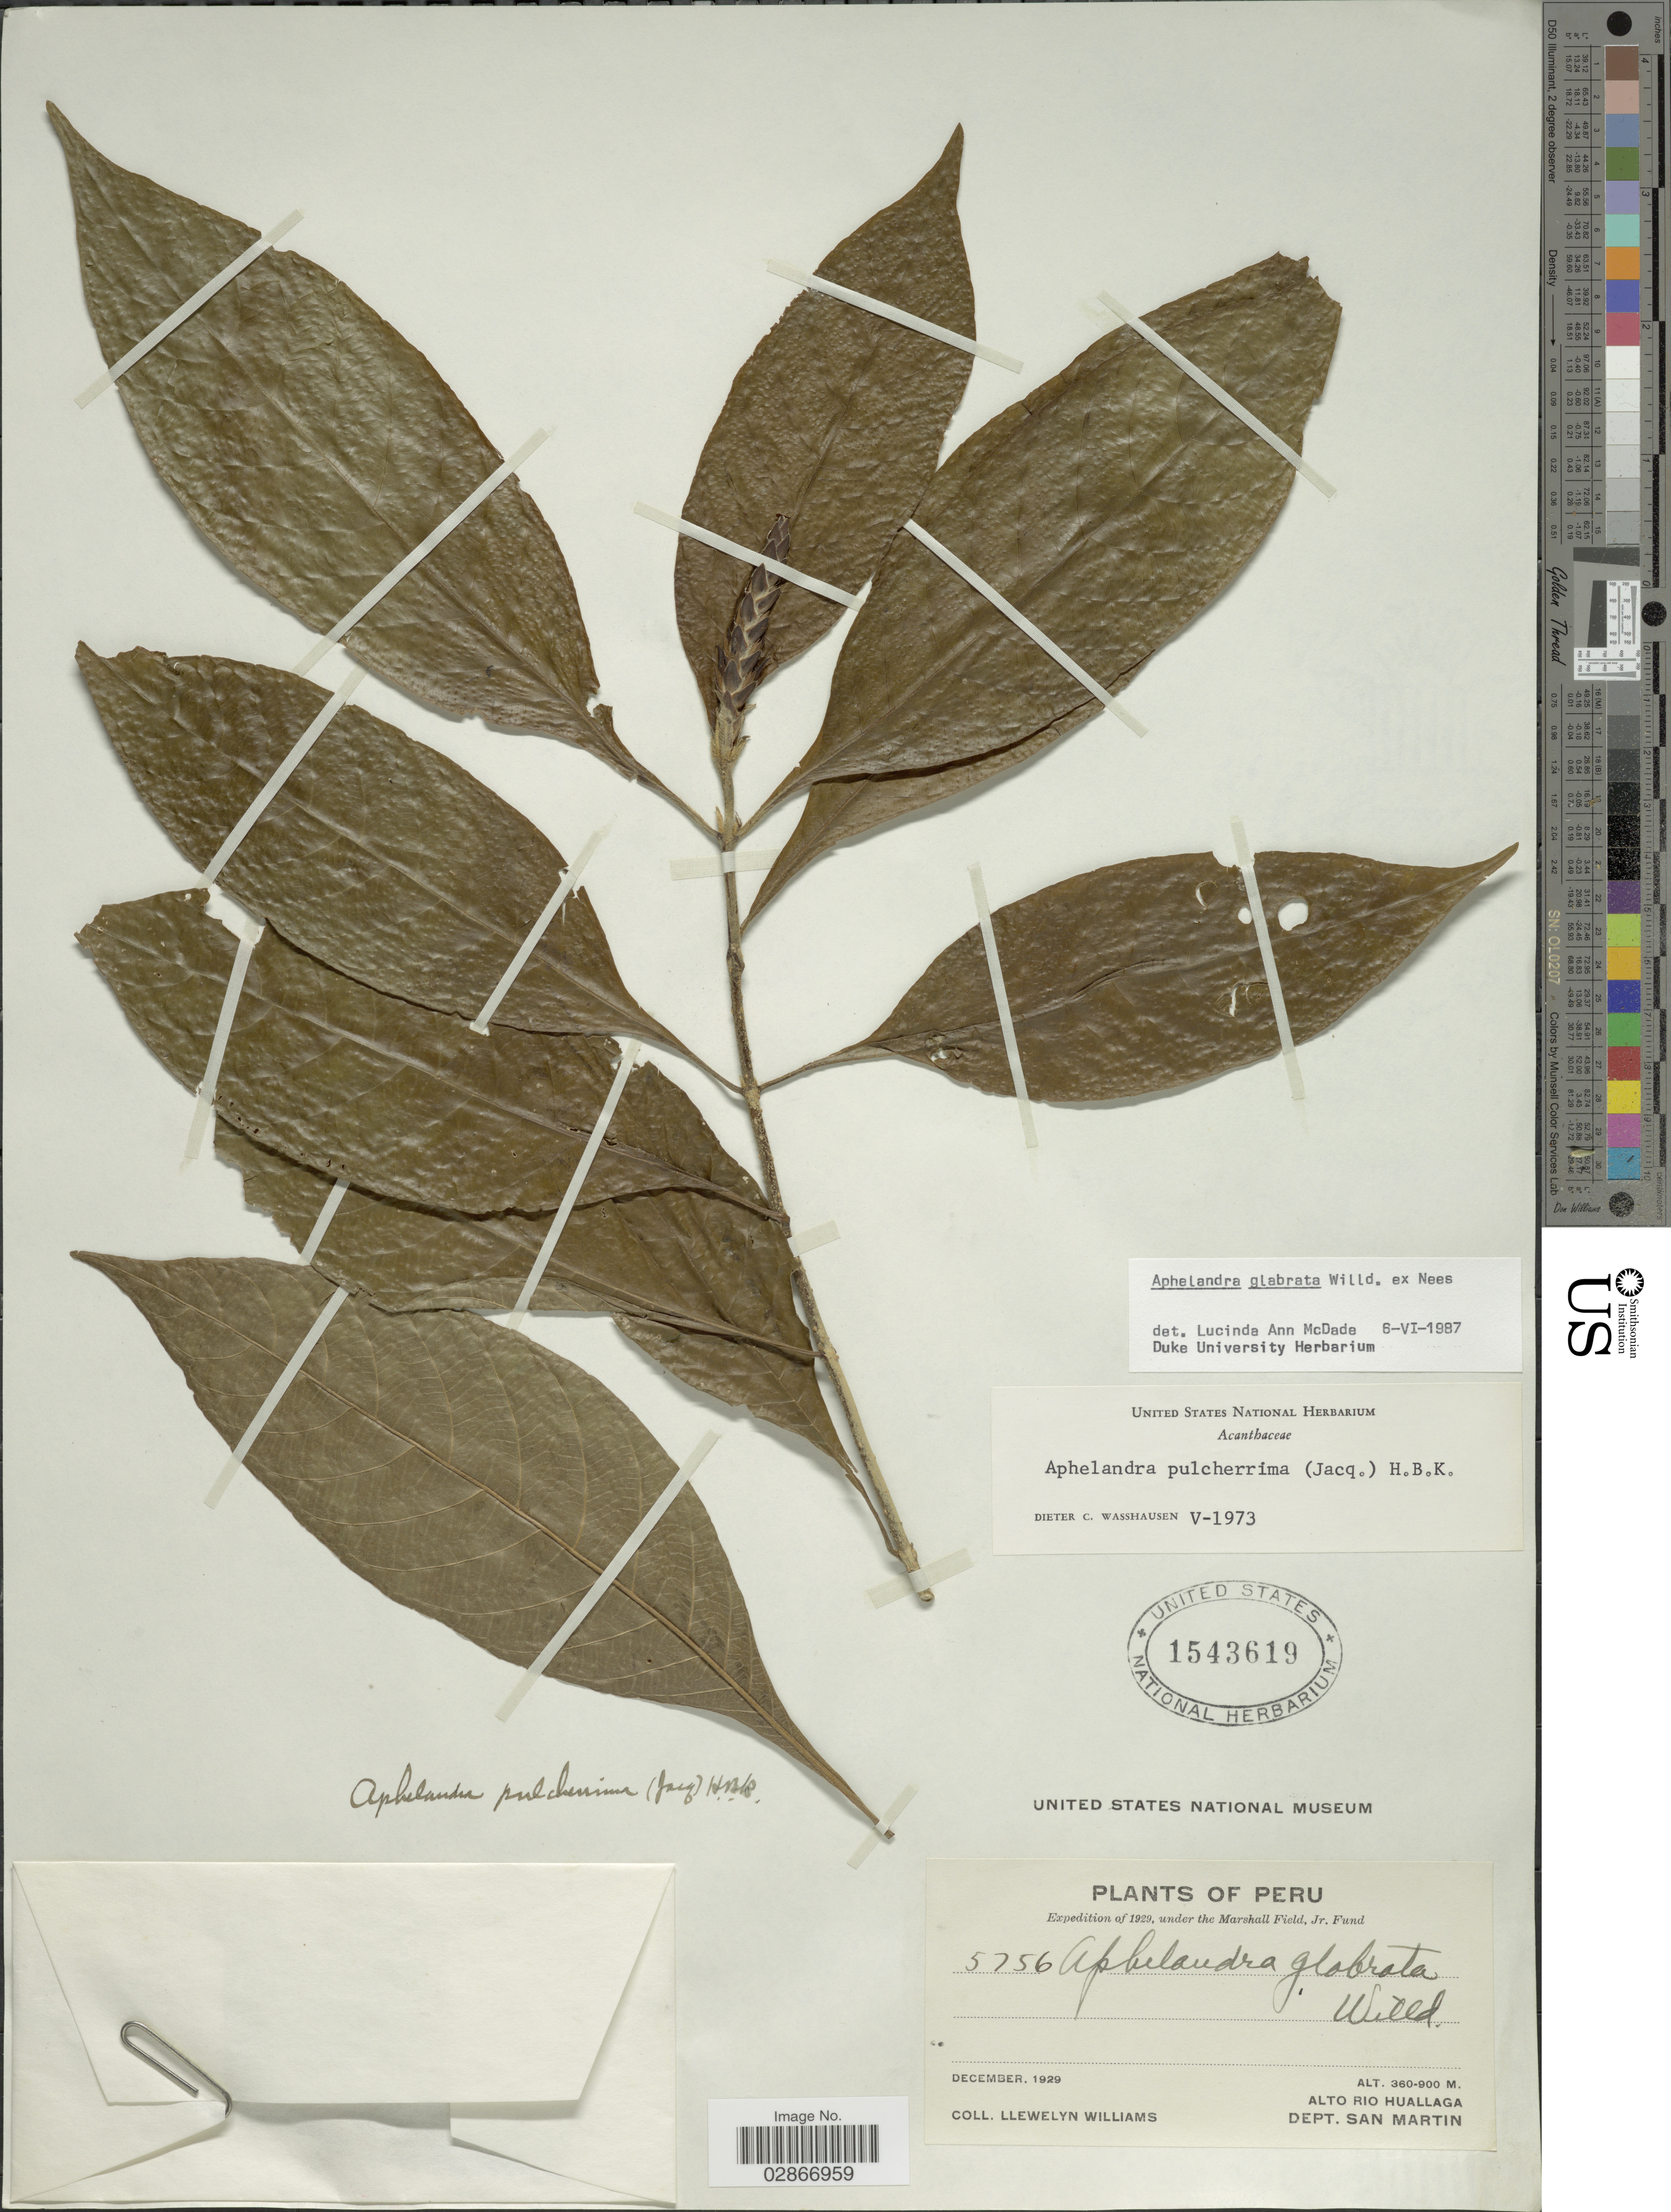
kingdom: Plantae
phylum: Tracheophyta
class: Magnoliopsida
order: Lamiales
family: Acanthaceae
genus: Aphelandra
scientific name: Aphelandra glabrata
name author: Willd. ex Nees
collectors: Ll. Williams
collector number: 5756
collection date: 1929-12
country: Peru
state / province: San Martín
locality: Alto Rio Huallaga. Dept. San Martin.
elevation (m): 360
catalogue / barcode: US 1543619